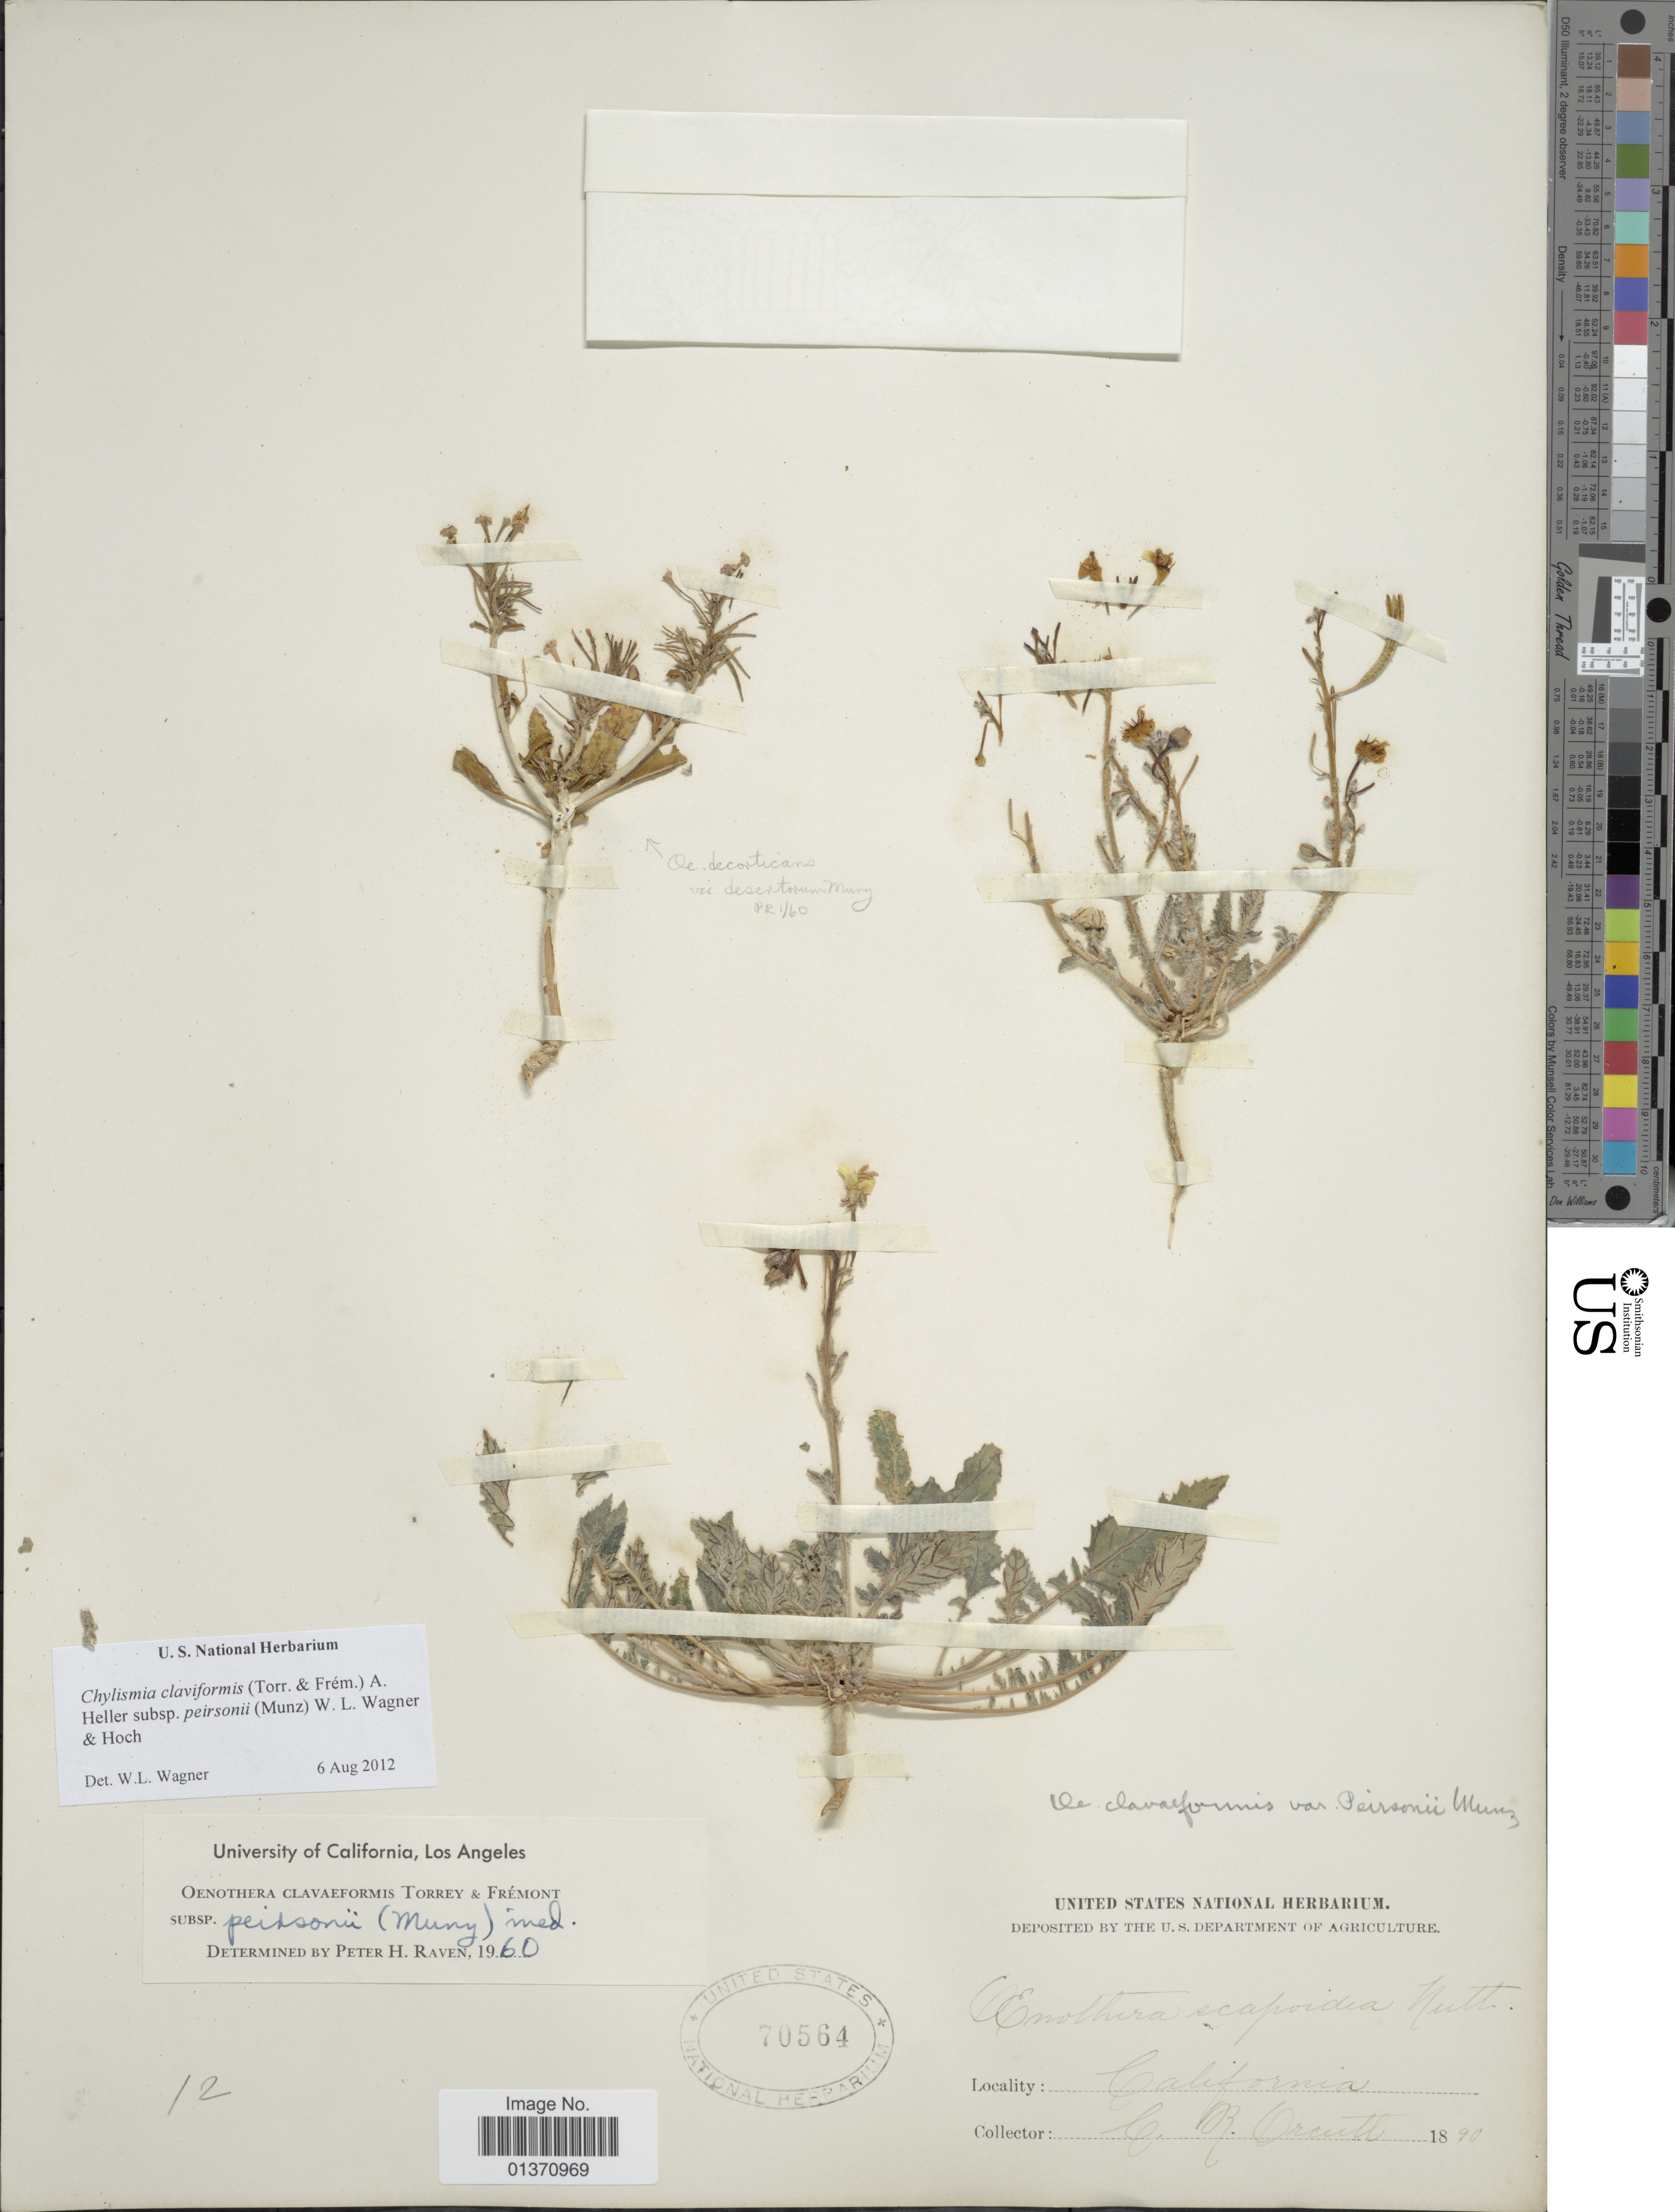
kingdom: Plantae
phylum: Tracheophyta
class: Magnoliopsida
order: Myrtales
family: Onagraceae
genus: Chylismia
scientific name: Chylismia claviformis subsp. peirsonii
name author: (Munz) W.L. Wagner & Hoch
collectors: C. R. Orcutt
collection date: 1890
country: United States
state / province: California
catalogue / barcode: US 70564